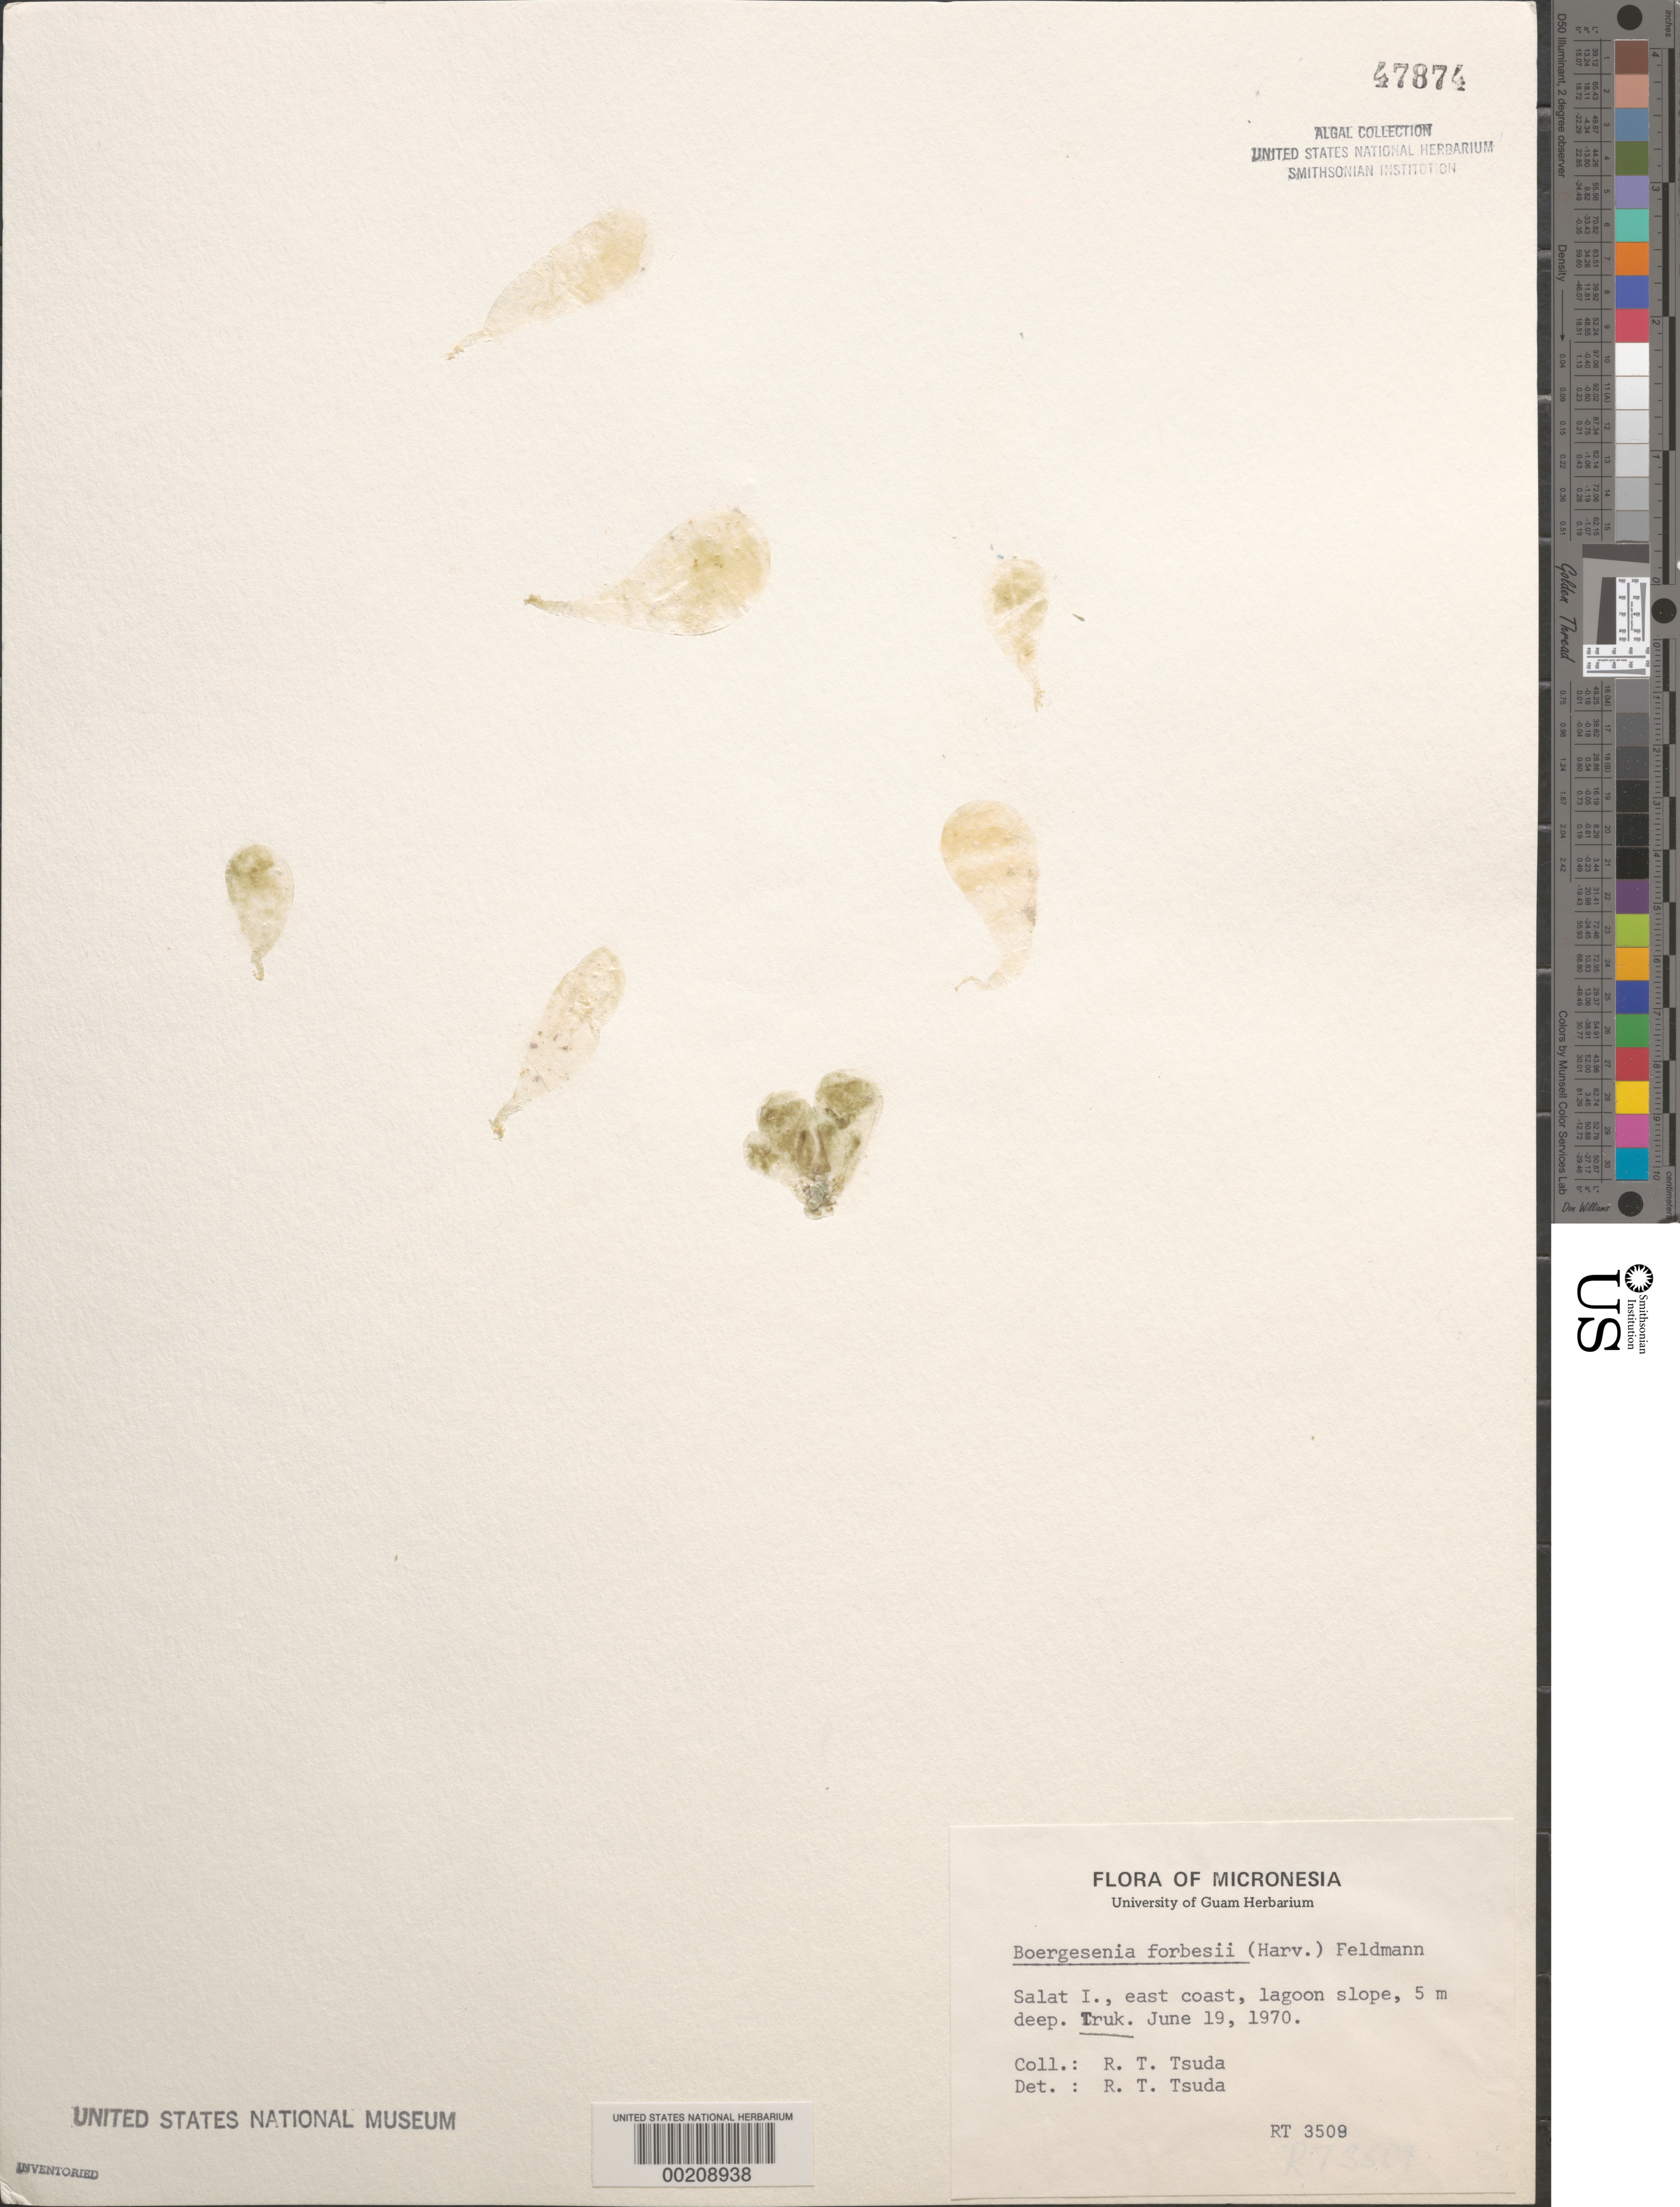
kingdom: Plantae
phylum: Chlorophyta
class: Ulvophyceae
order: Siphonocladales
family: Siphonocladaceae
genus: Boergesenia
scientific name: Boergesenia forbesii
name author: (Feldmann) Harv.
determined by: Tsuda, R. T.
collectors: R. Tsuda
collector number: Rt 3509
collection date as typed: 19 Jun 1970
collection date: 1970-06-19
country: Micronesia, Federated States of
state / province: Truk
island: Truk (Chuuk) Is.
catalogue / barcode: US 47874